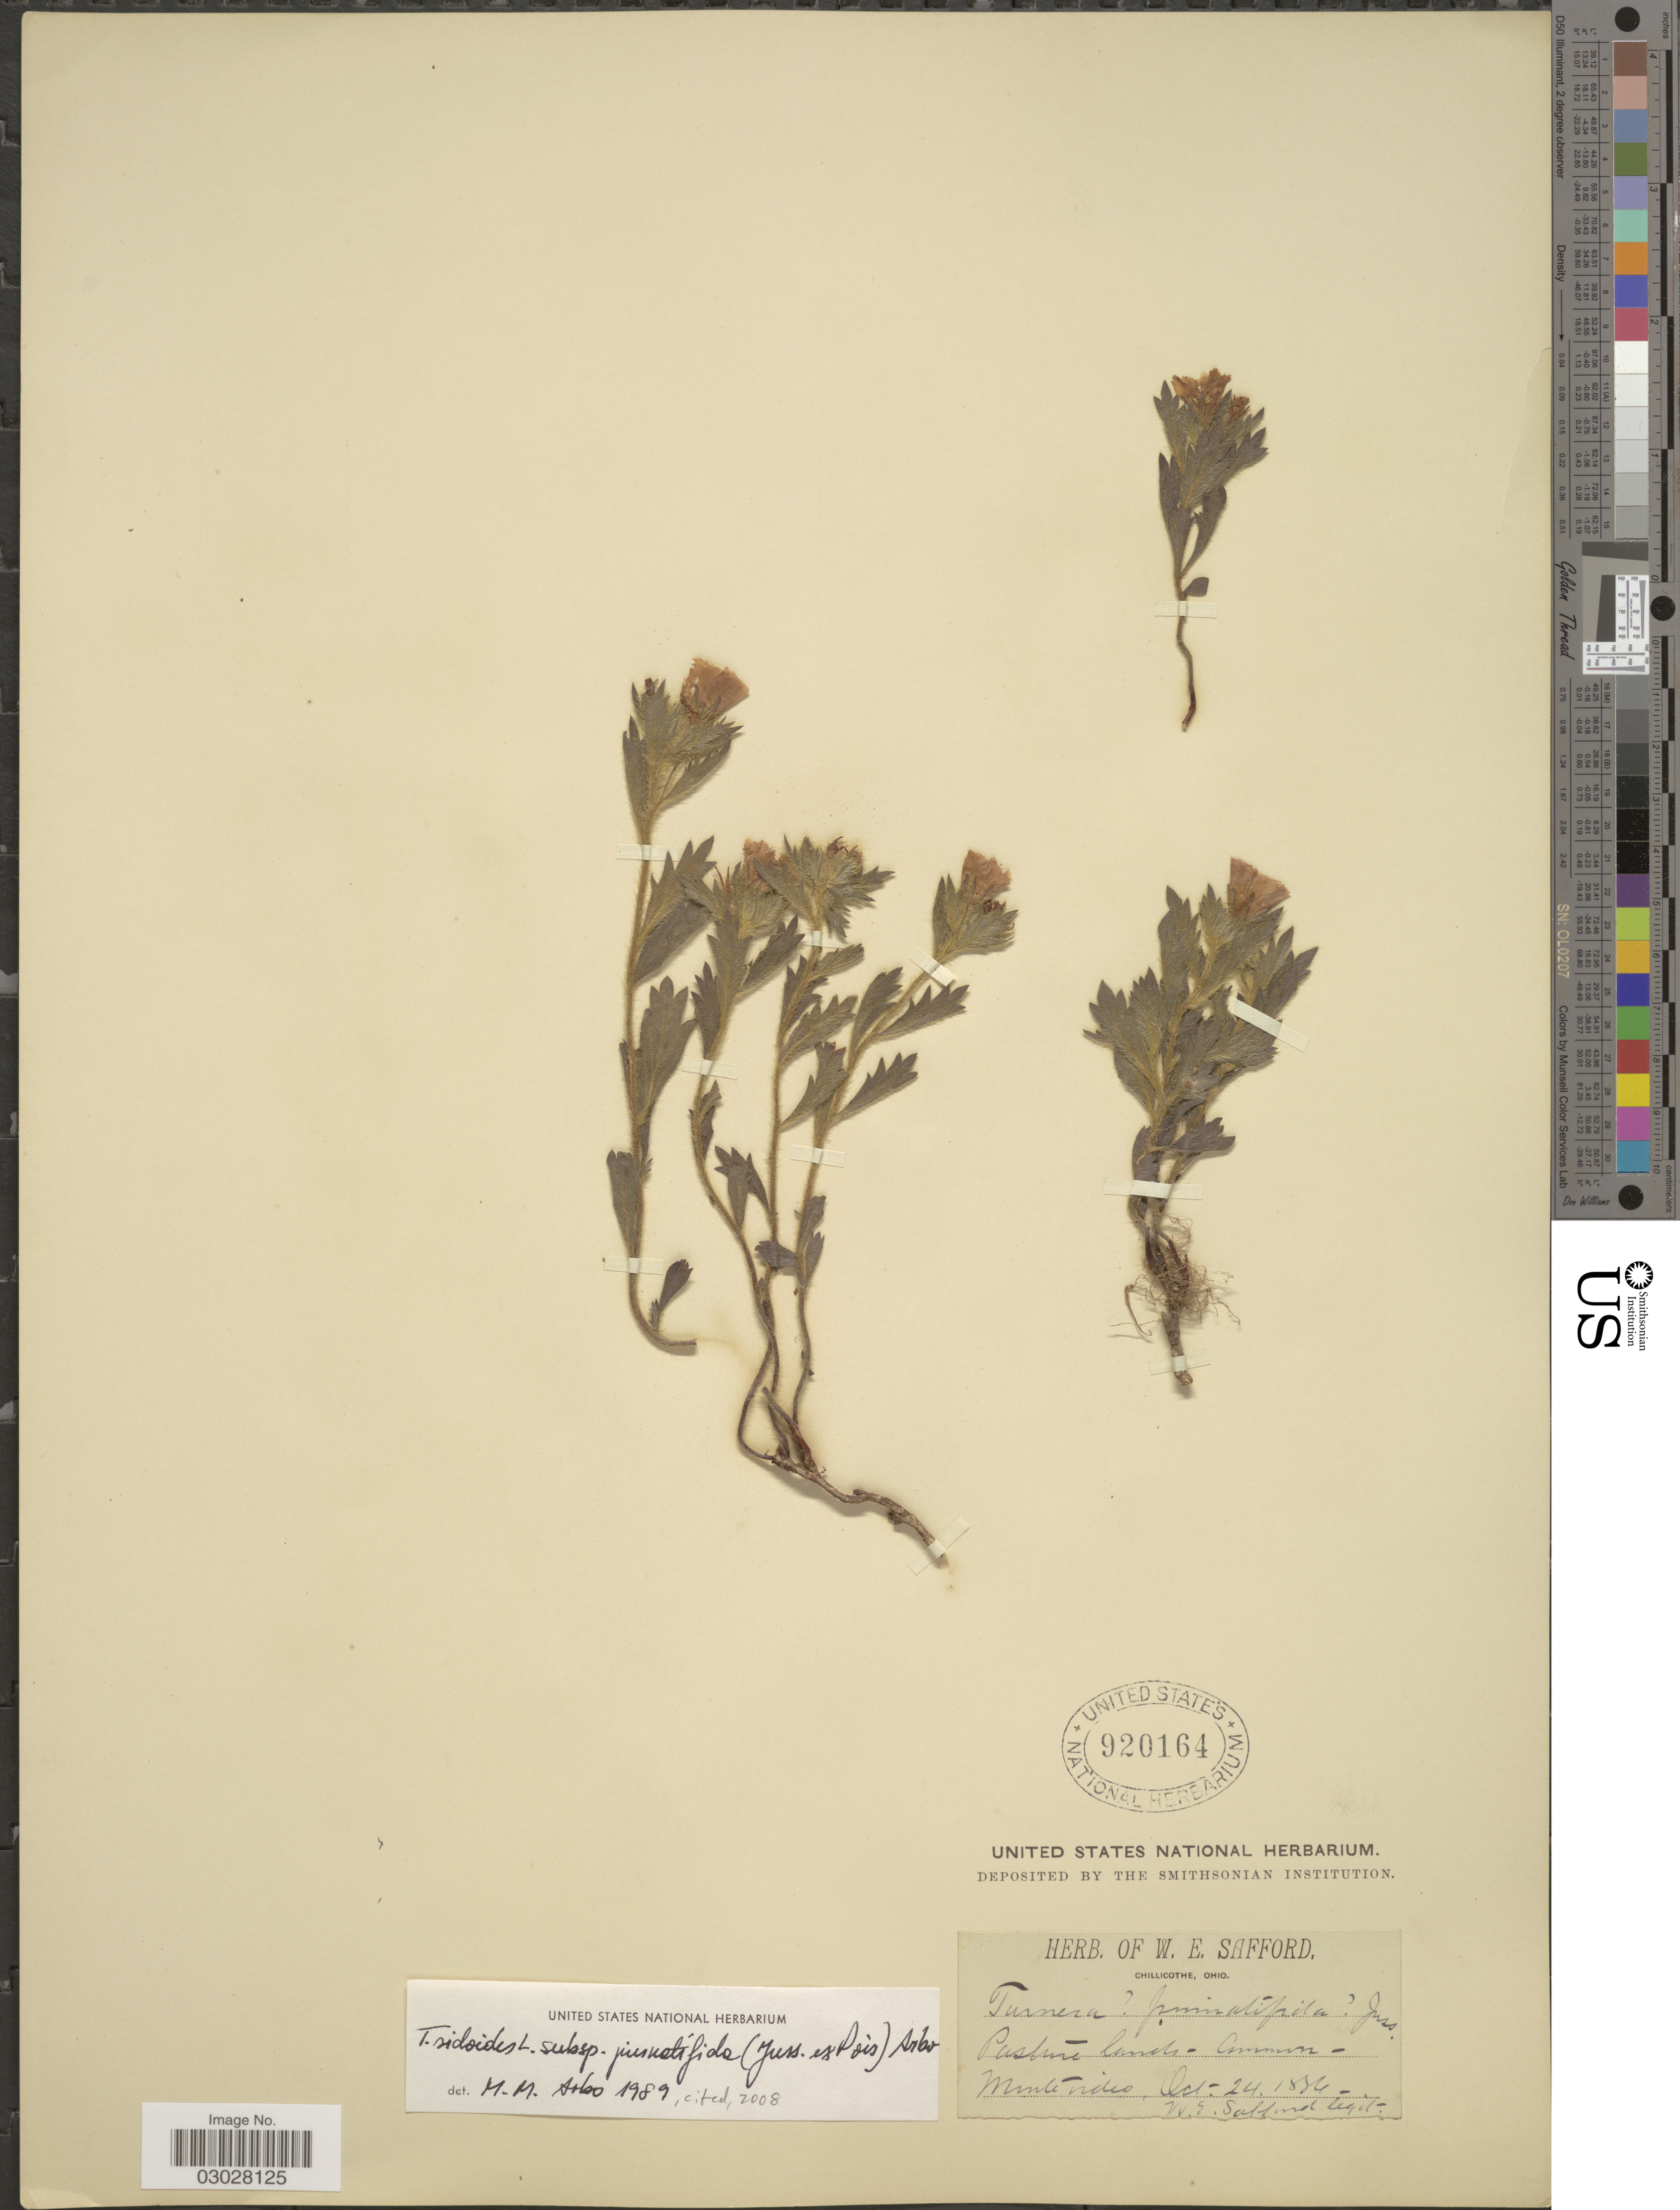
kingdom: Plantae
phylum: Tracheophyta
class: Magnoliopsida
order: Malpighiales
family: Turneraceae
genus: Turnera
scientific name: Turnera sidoides subsp. pinnatifida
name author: (Juss. ex Poir.) Arbo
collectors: W. E. Safford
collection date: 1886-10-24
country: Uruguay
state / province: Montevideo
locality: Montevideo.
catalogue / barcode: US 920164